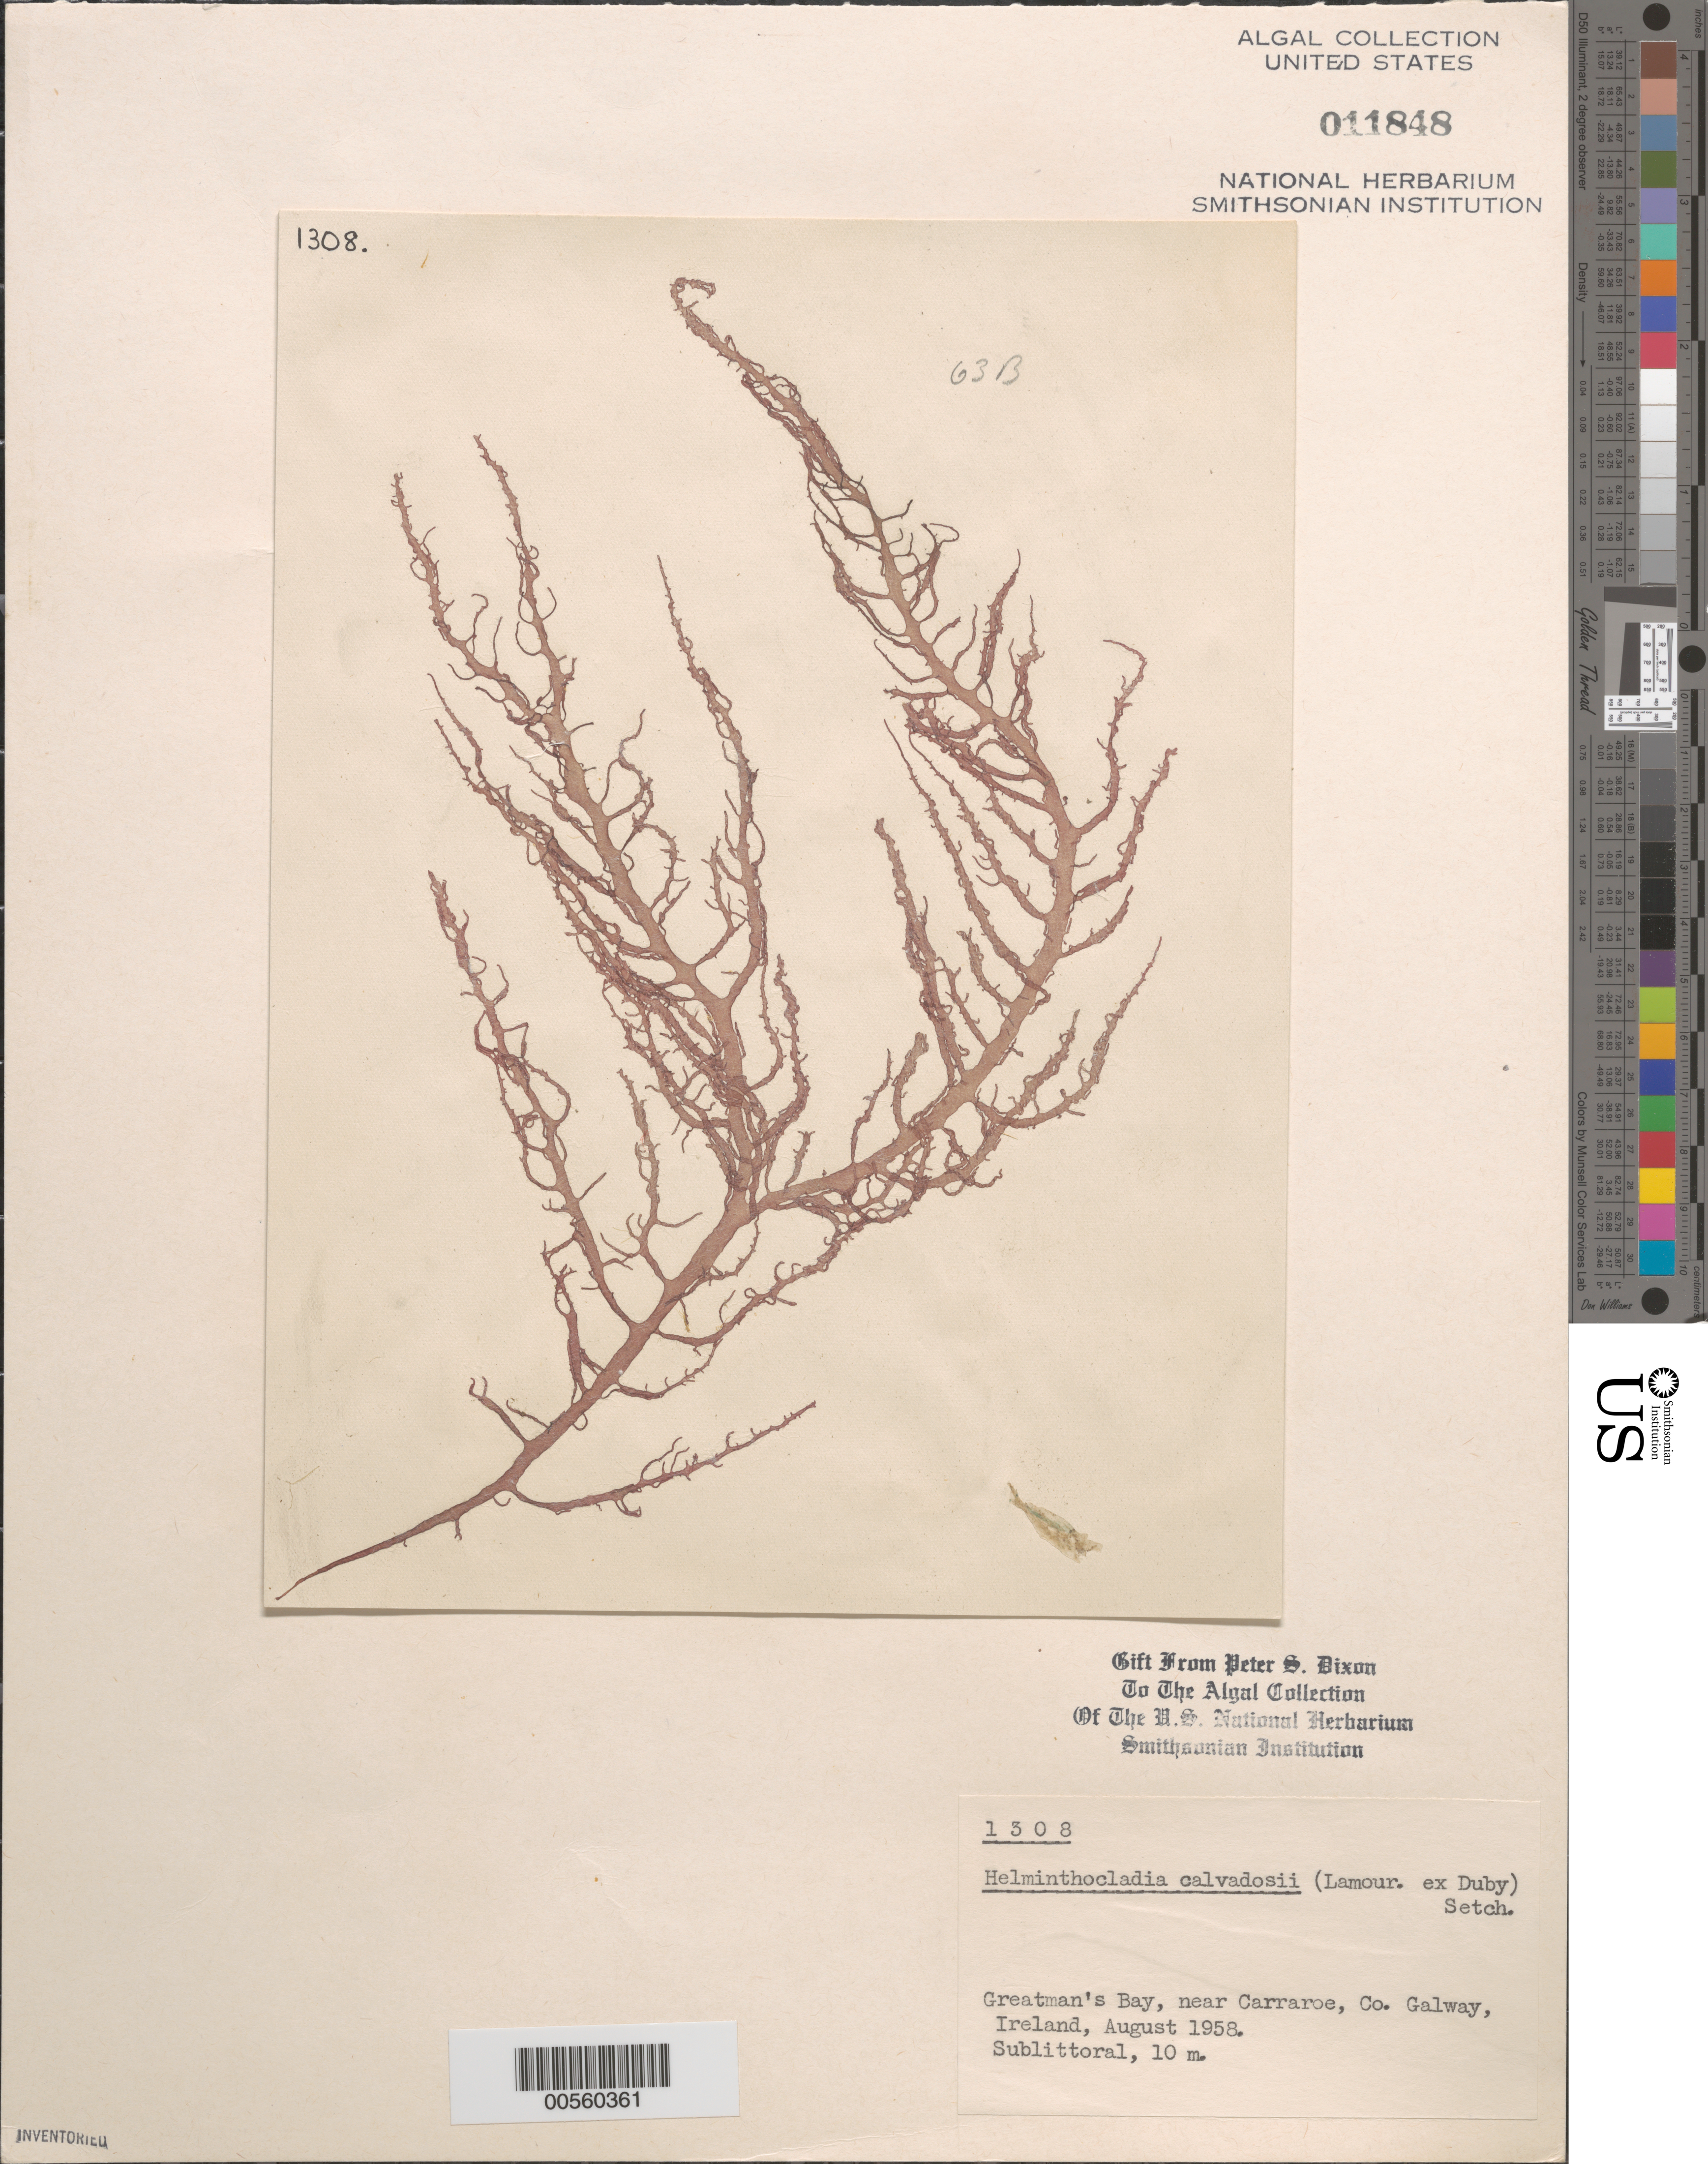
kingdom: Plantae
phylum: Rhodophyta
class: Florideophyceae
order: Nemaliales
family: Liagoraceae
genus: Helminthocladia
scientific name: Helminthocladia calvadosii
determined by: Dixon, P. S.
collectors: P. S. Dixon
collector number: PSD 1308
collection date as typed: Aug 1958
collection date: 1958-08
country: Ireland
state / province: Connaught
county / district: Galway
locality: Greatman's Bay, near Carraroe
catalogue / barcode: US 11848